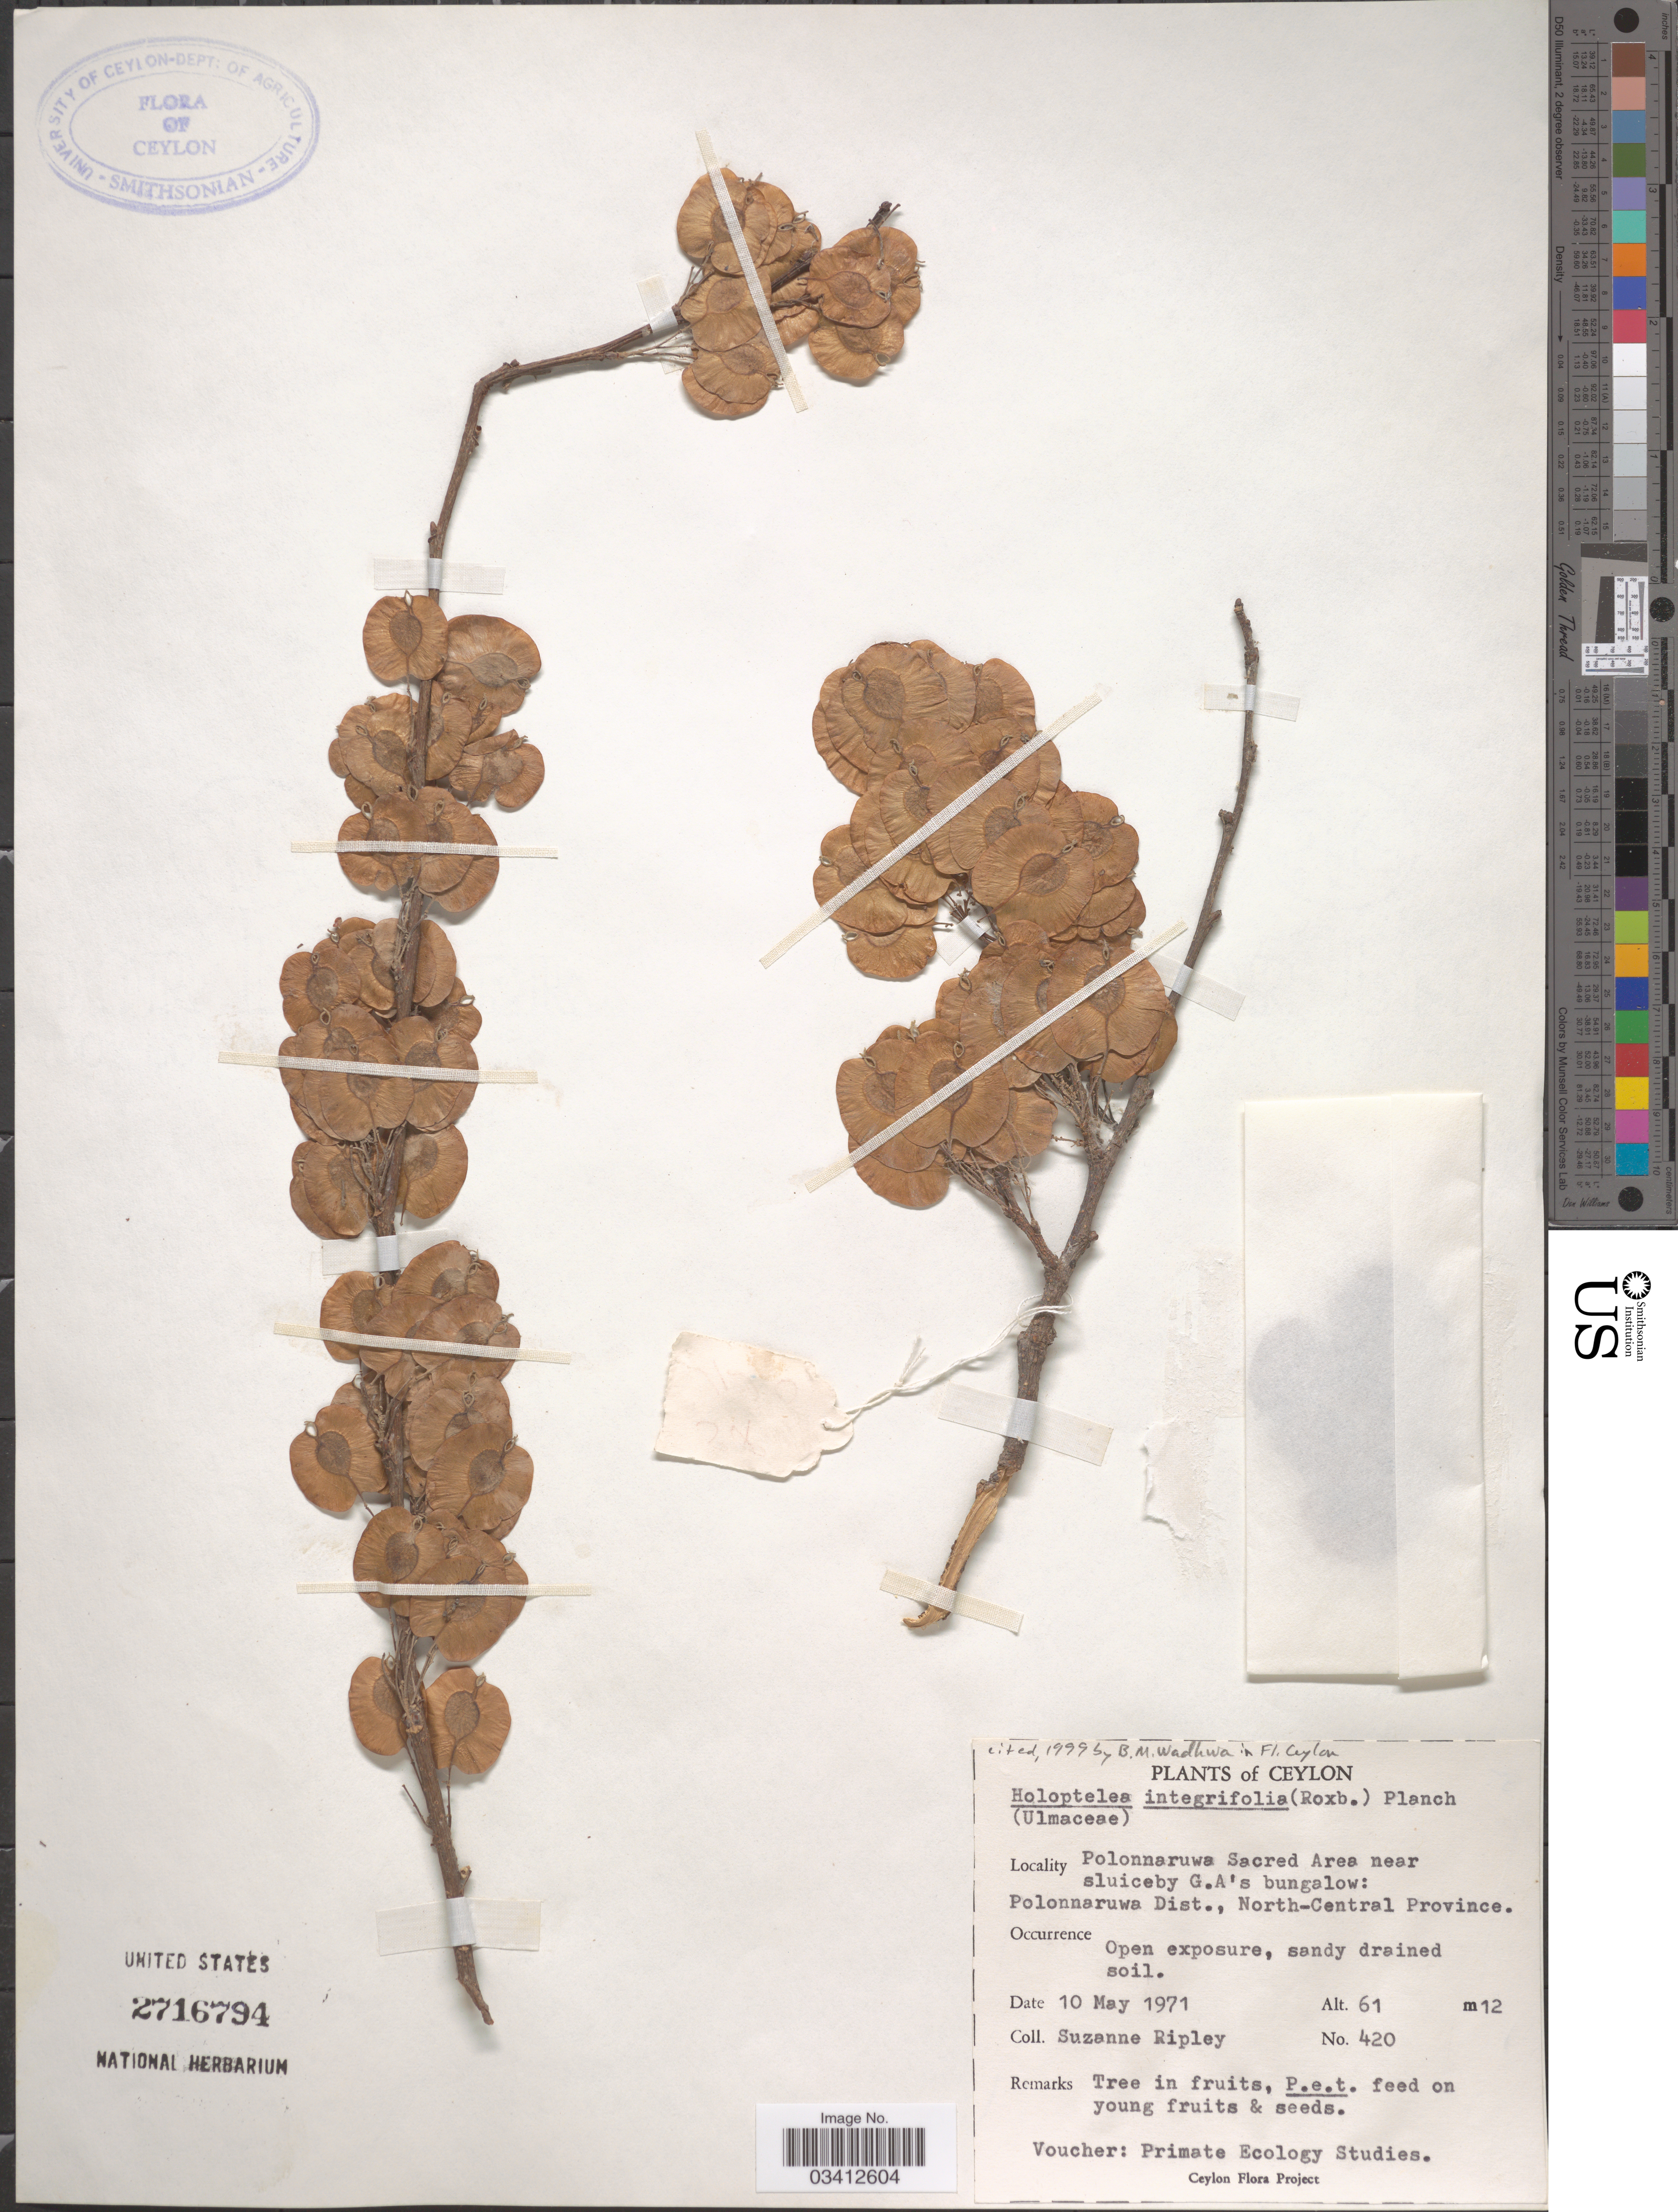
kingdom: Plantae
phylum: Tracheophyta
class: Magnoliopsida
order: Rosales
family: Ulmaceae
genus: Holoptelea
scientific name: Holoptelea integrifolia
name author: (Roxb.) Planch.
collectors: S. Ripley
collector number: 421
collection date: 1971-05-10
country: Sri Lanka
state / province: North Central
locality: Ceylon. Polonnaruwa Sacred Area near sluiceby G.A's bungalow: Polonnaruwa Dist.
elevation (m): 61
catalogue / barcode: US 2716794